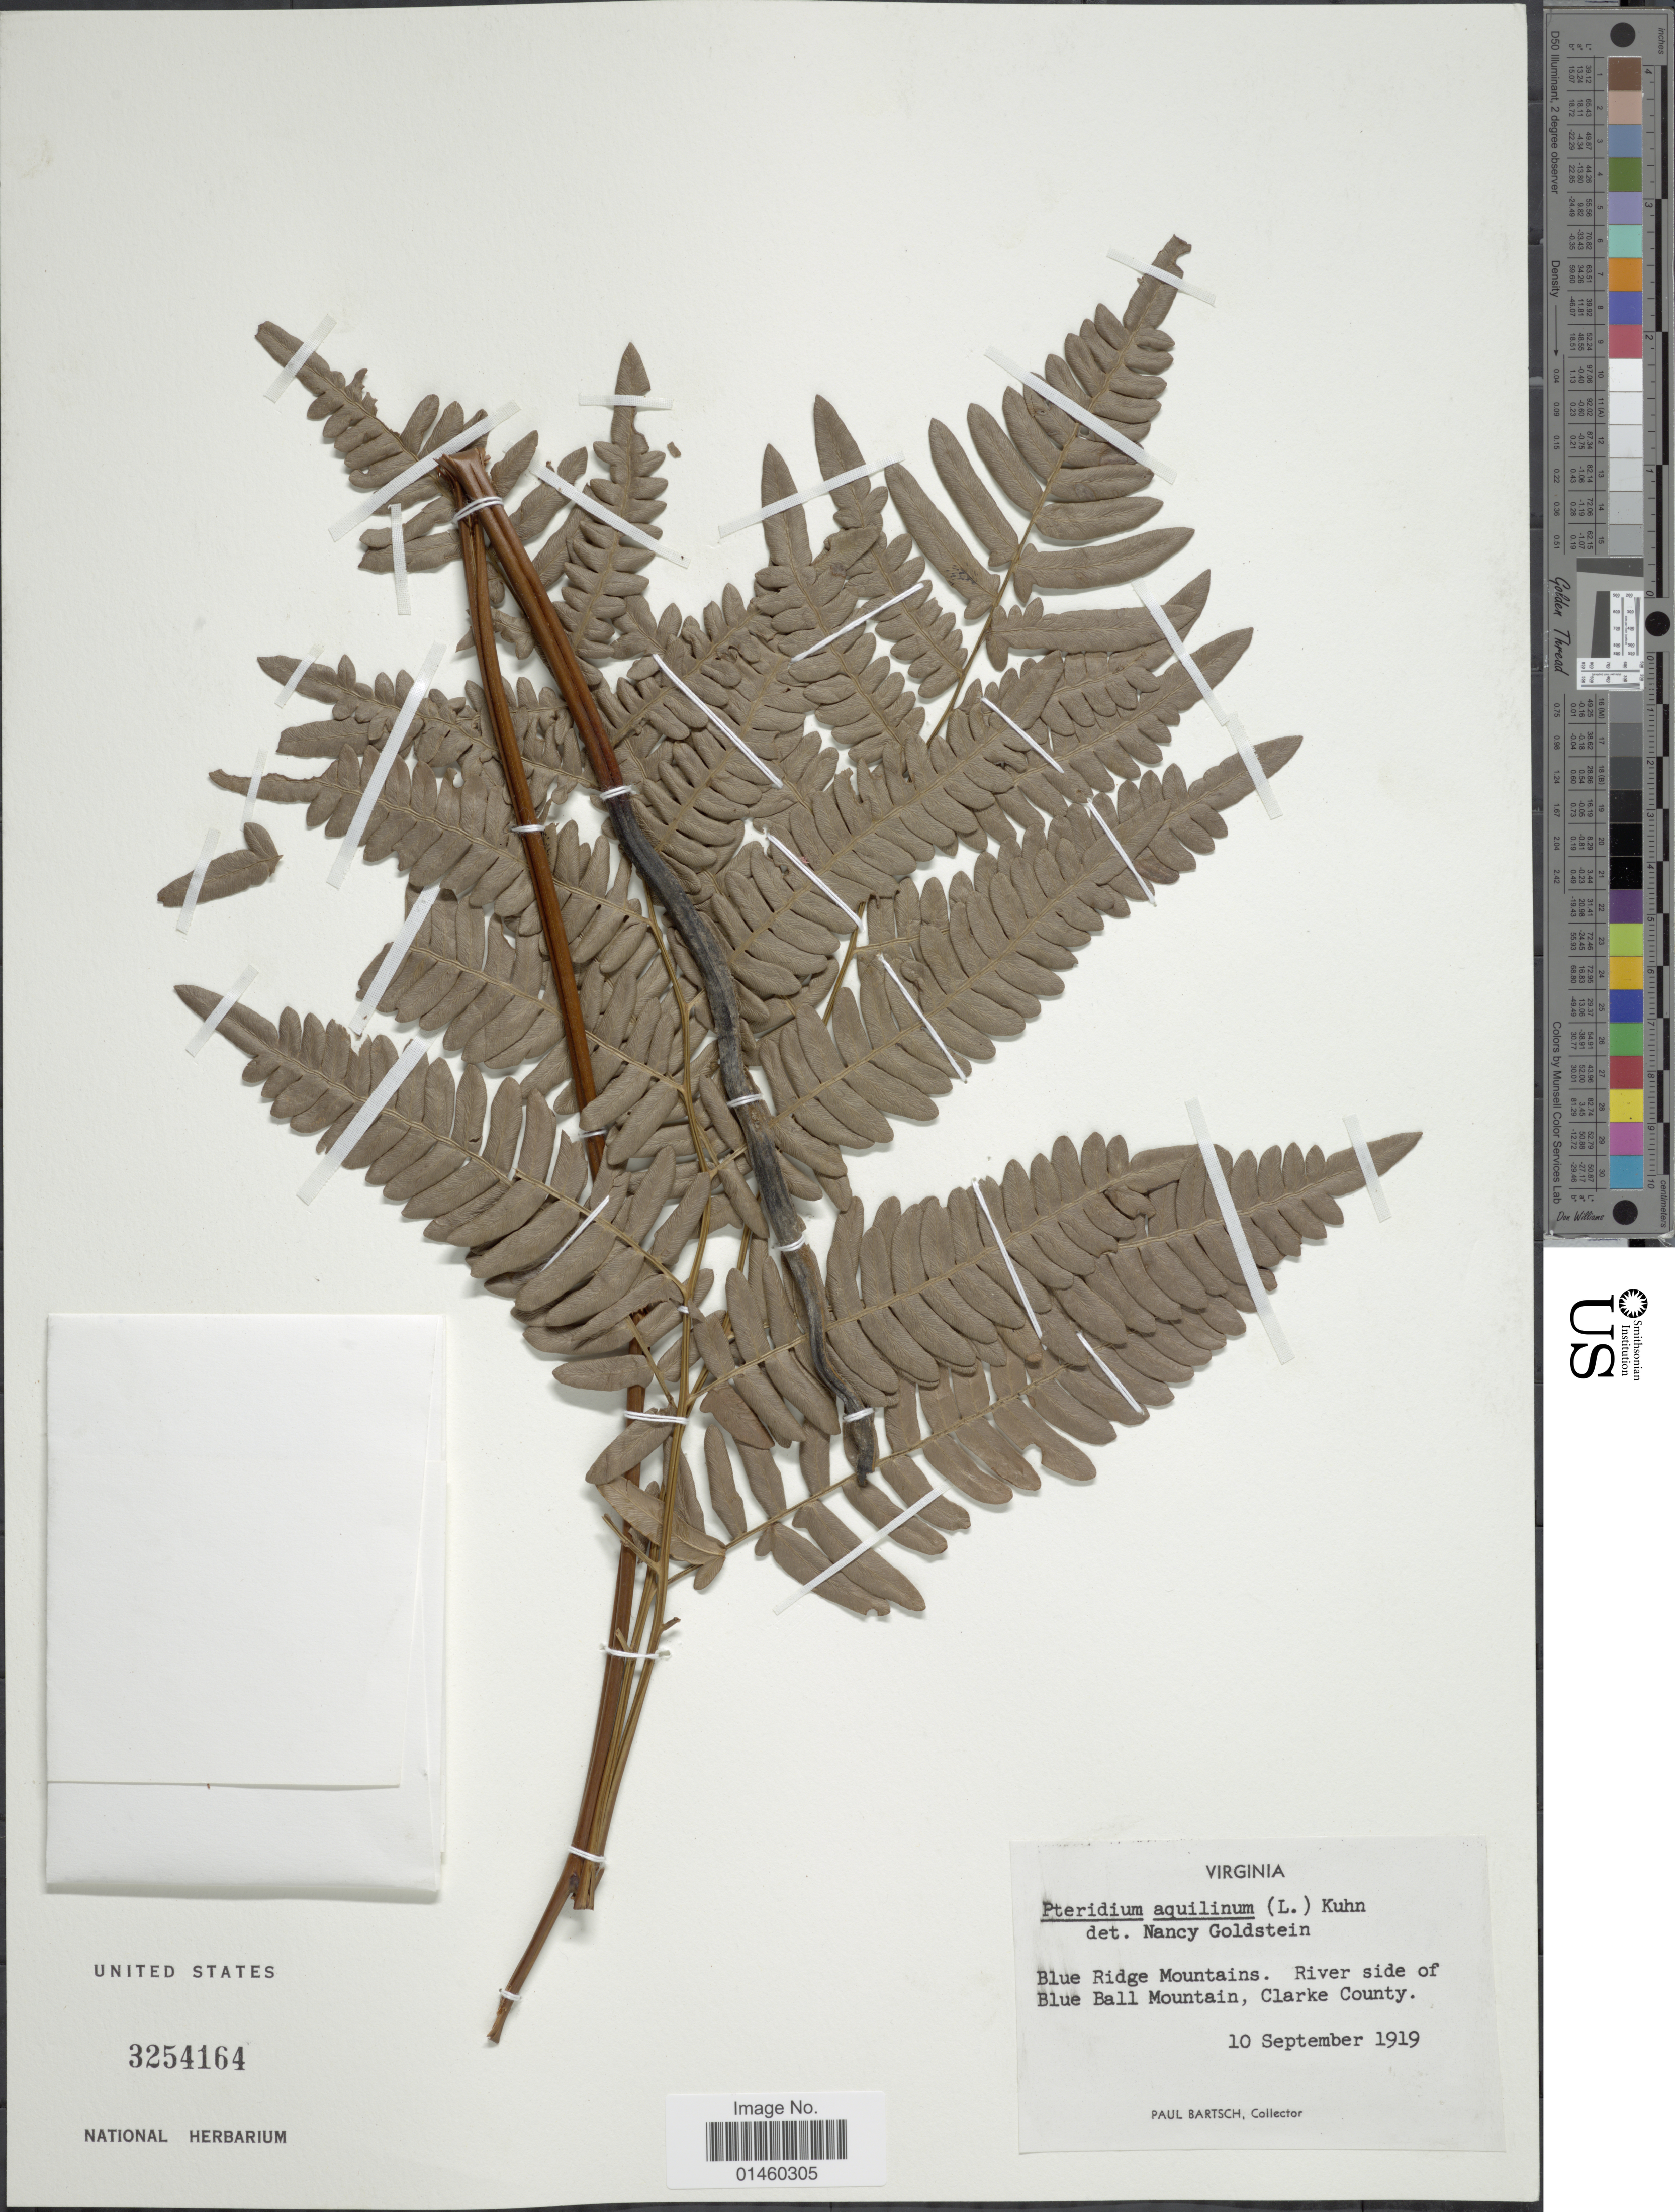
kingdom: Plantae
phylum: Tracheophyta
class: Polypodiopsida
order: Polypodiales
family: Dennstaedtiaceae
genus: Pteridium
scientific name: Pteridium aquilinum var. latiusculum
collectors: P. Bartsch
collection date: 1919-09-10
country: United States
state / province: Virginia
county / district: Clarke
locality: Blue Ridge Mountains. River side of Blue Ball Mountain, Clarke County.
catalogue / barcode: US 3254164